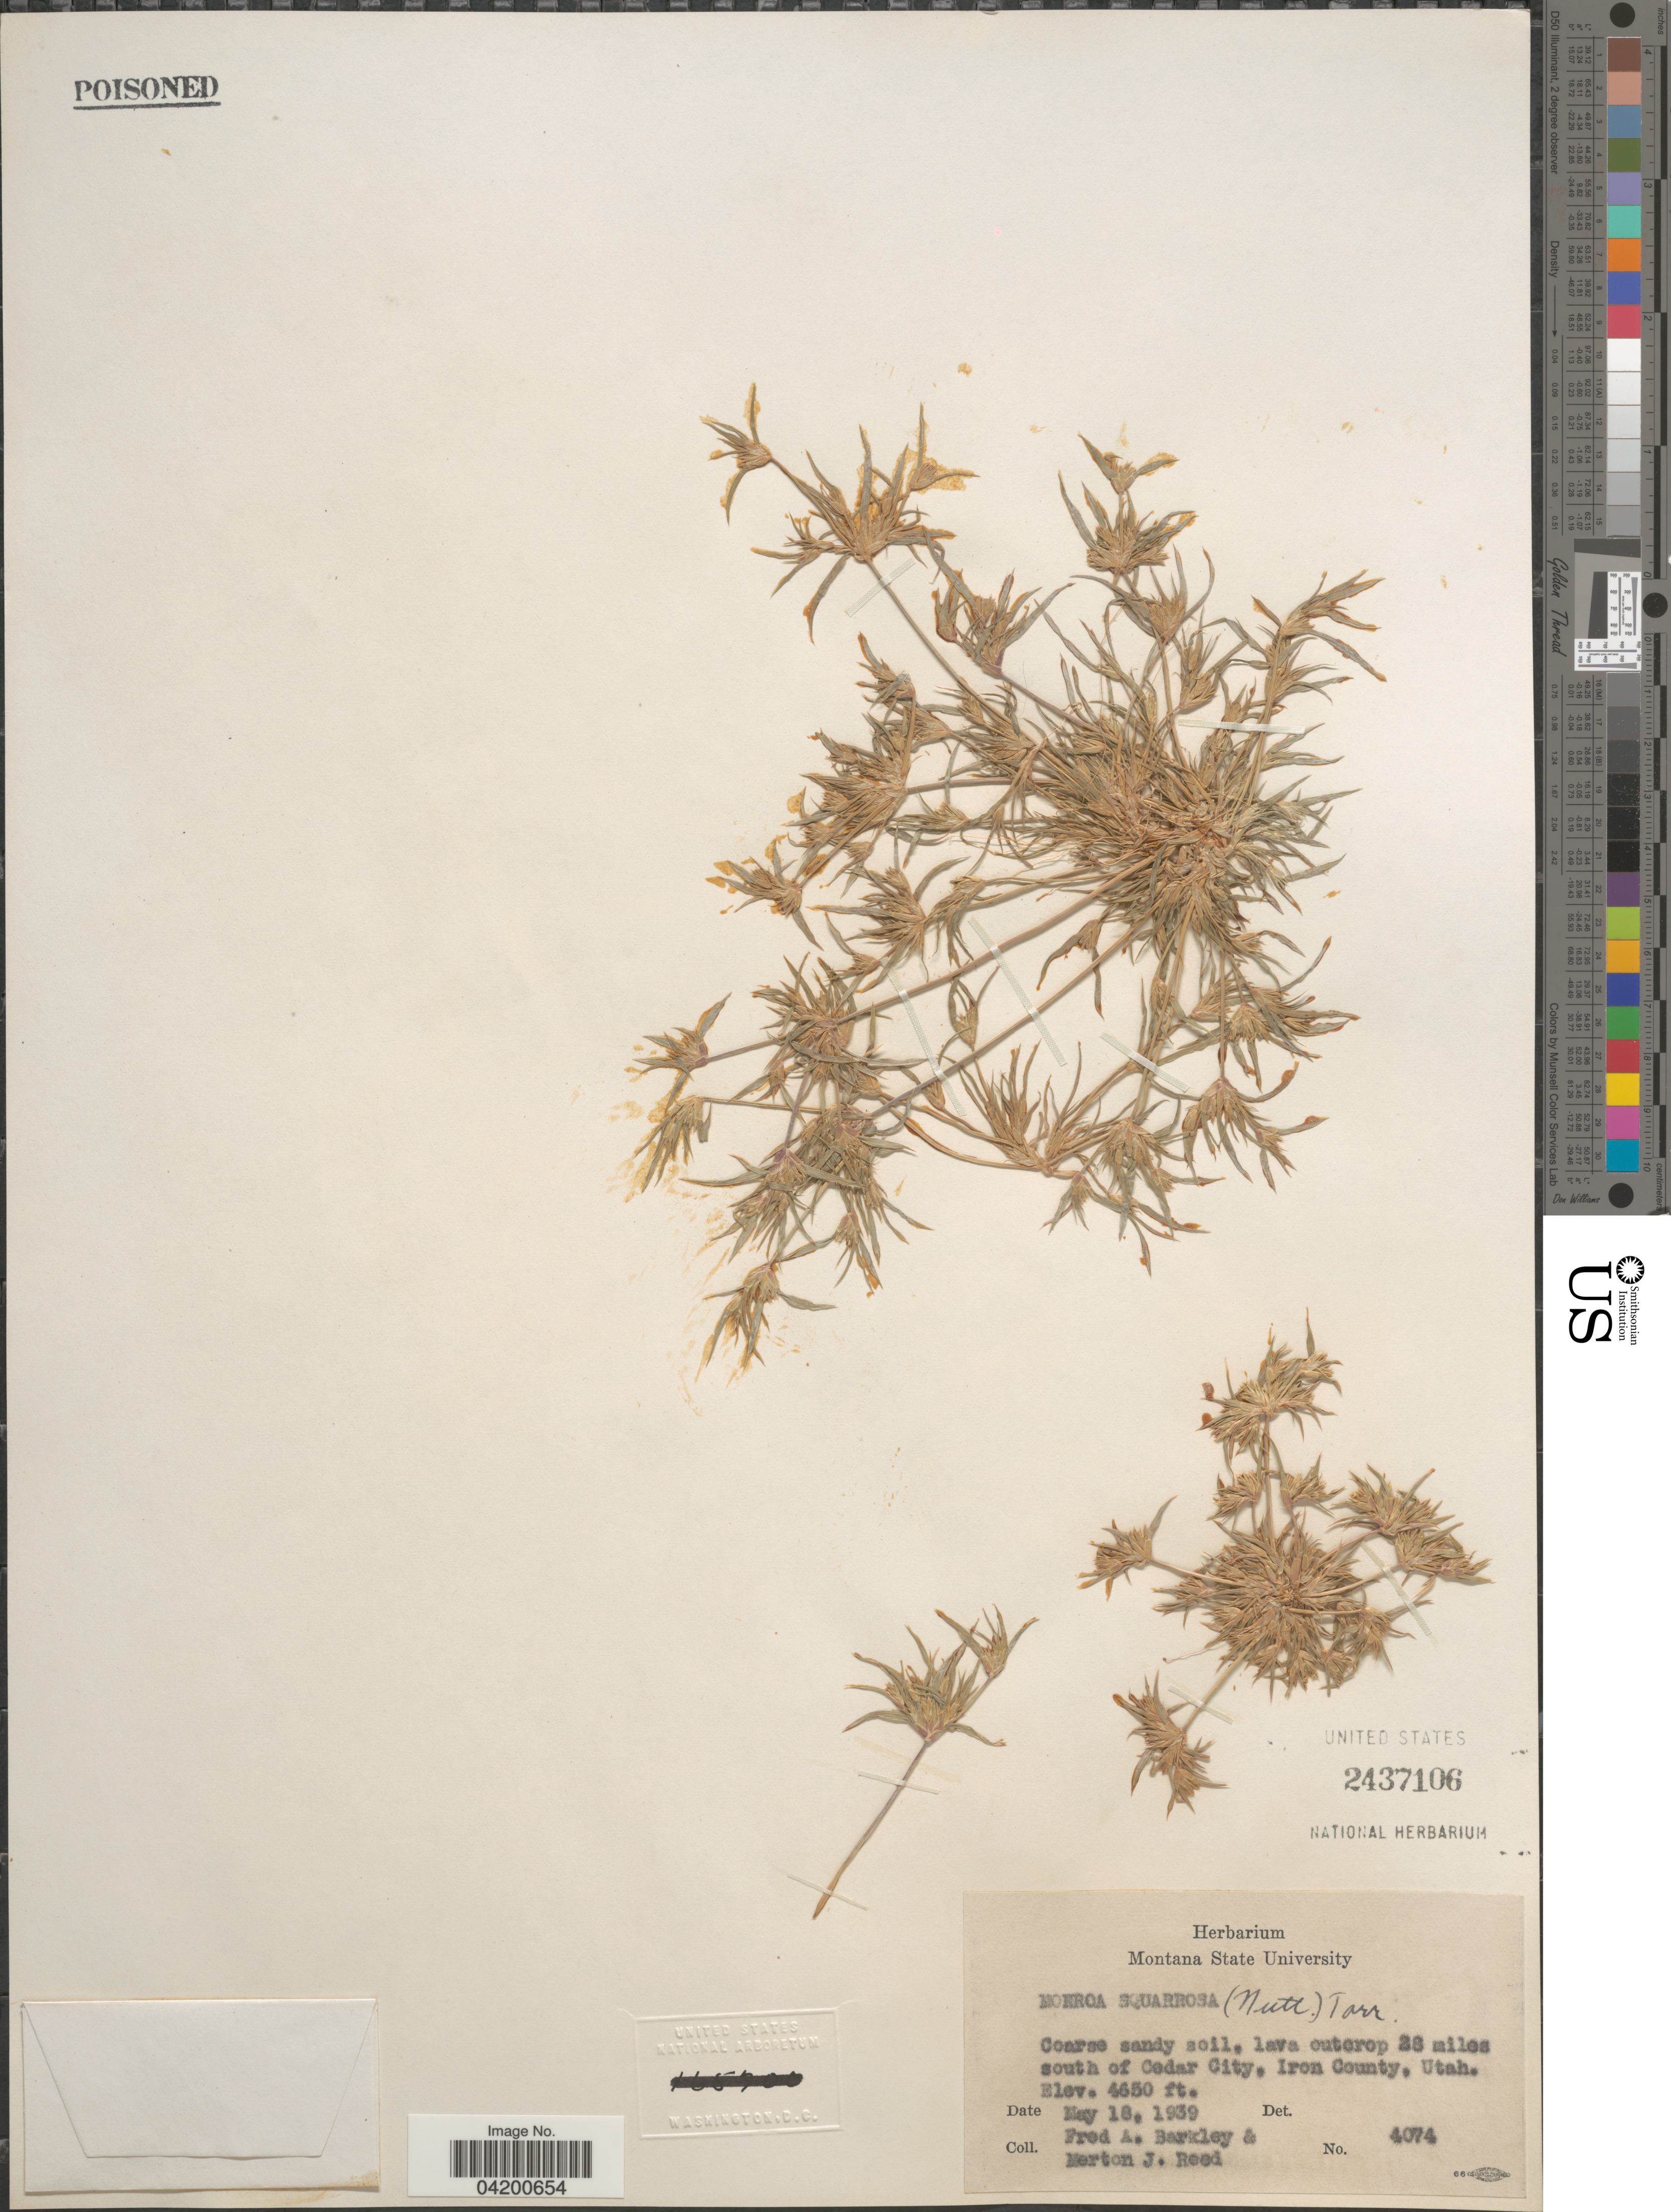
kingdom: Plantae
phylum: Tracheophyta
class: Liliopsida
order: Poales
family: Poaceae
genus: Munroa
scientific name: Munroa squarrosa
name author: (Nutt.) Torr.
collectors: F. A. Barkley & M. Reed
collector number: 4074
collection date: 1939-05-18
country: United States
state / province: Utah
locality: Coarse sandy soil, lava outcrop 28 miles south of Cedar City, Iron County.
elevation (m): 1417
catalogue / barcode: US 2437106